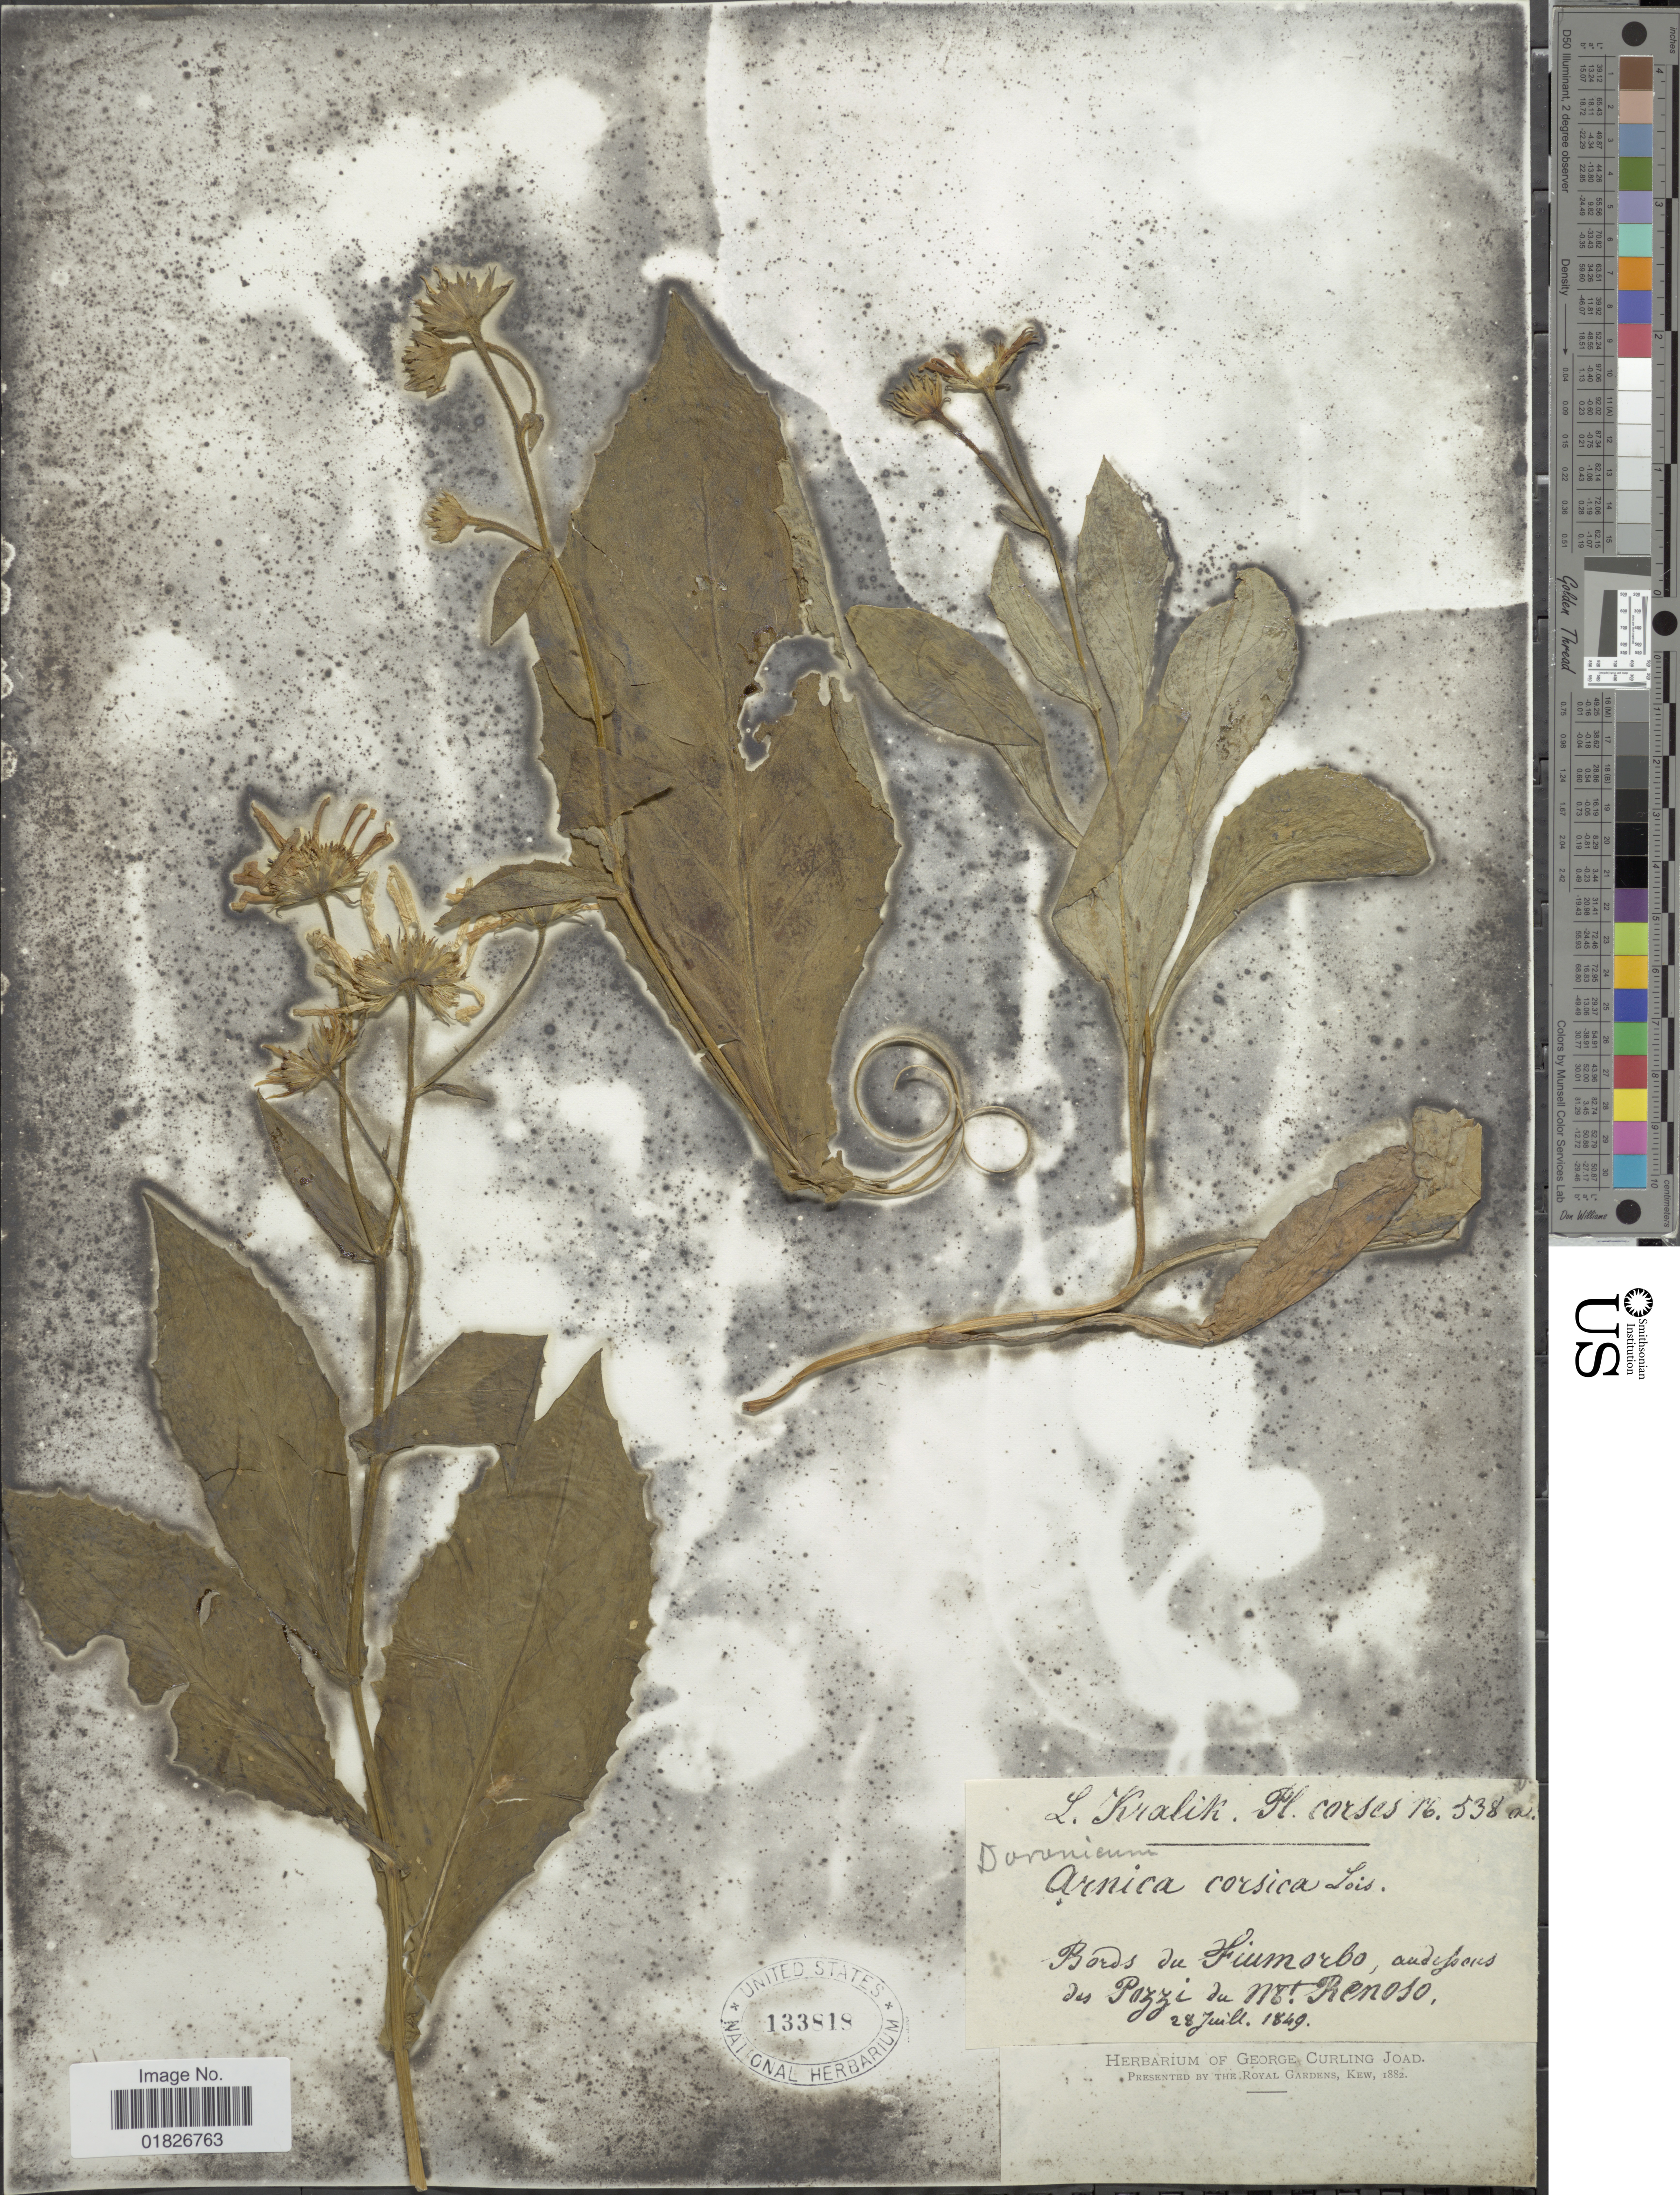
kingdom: Plantae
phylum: Tracheophyta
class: Magnoliopsida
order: Asterales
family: Asteraceae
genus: Doronicum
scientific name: Doronicum corsicum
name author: (Loisel.) Poir.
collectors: L. Kralik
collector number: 16538a*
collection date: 1849-07-28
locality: Bords du Fiumorbo, andepens des Pazzi du M [illegible text] Renoso [interpreted]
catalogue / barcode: US 133818